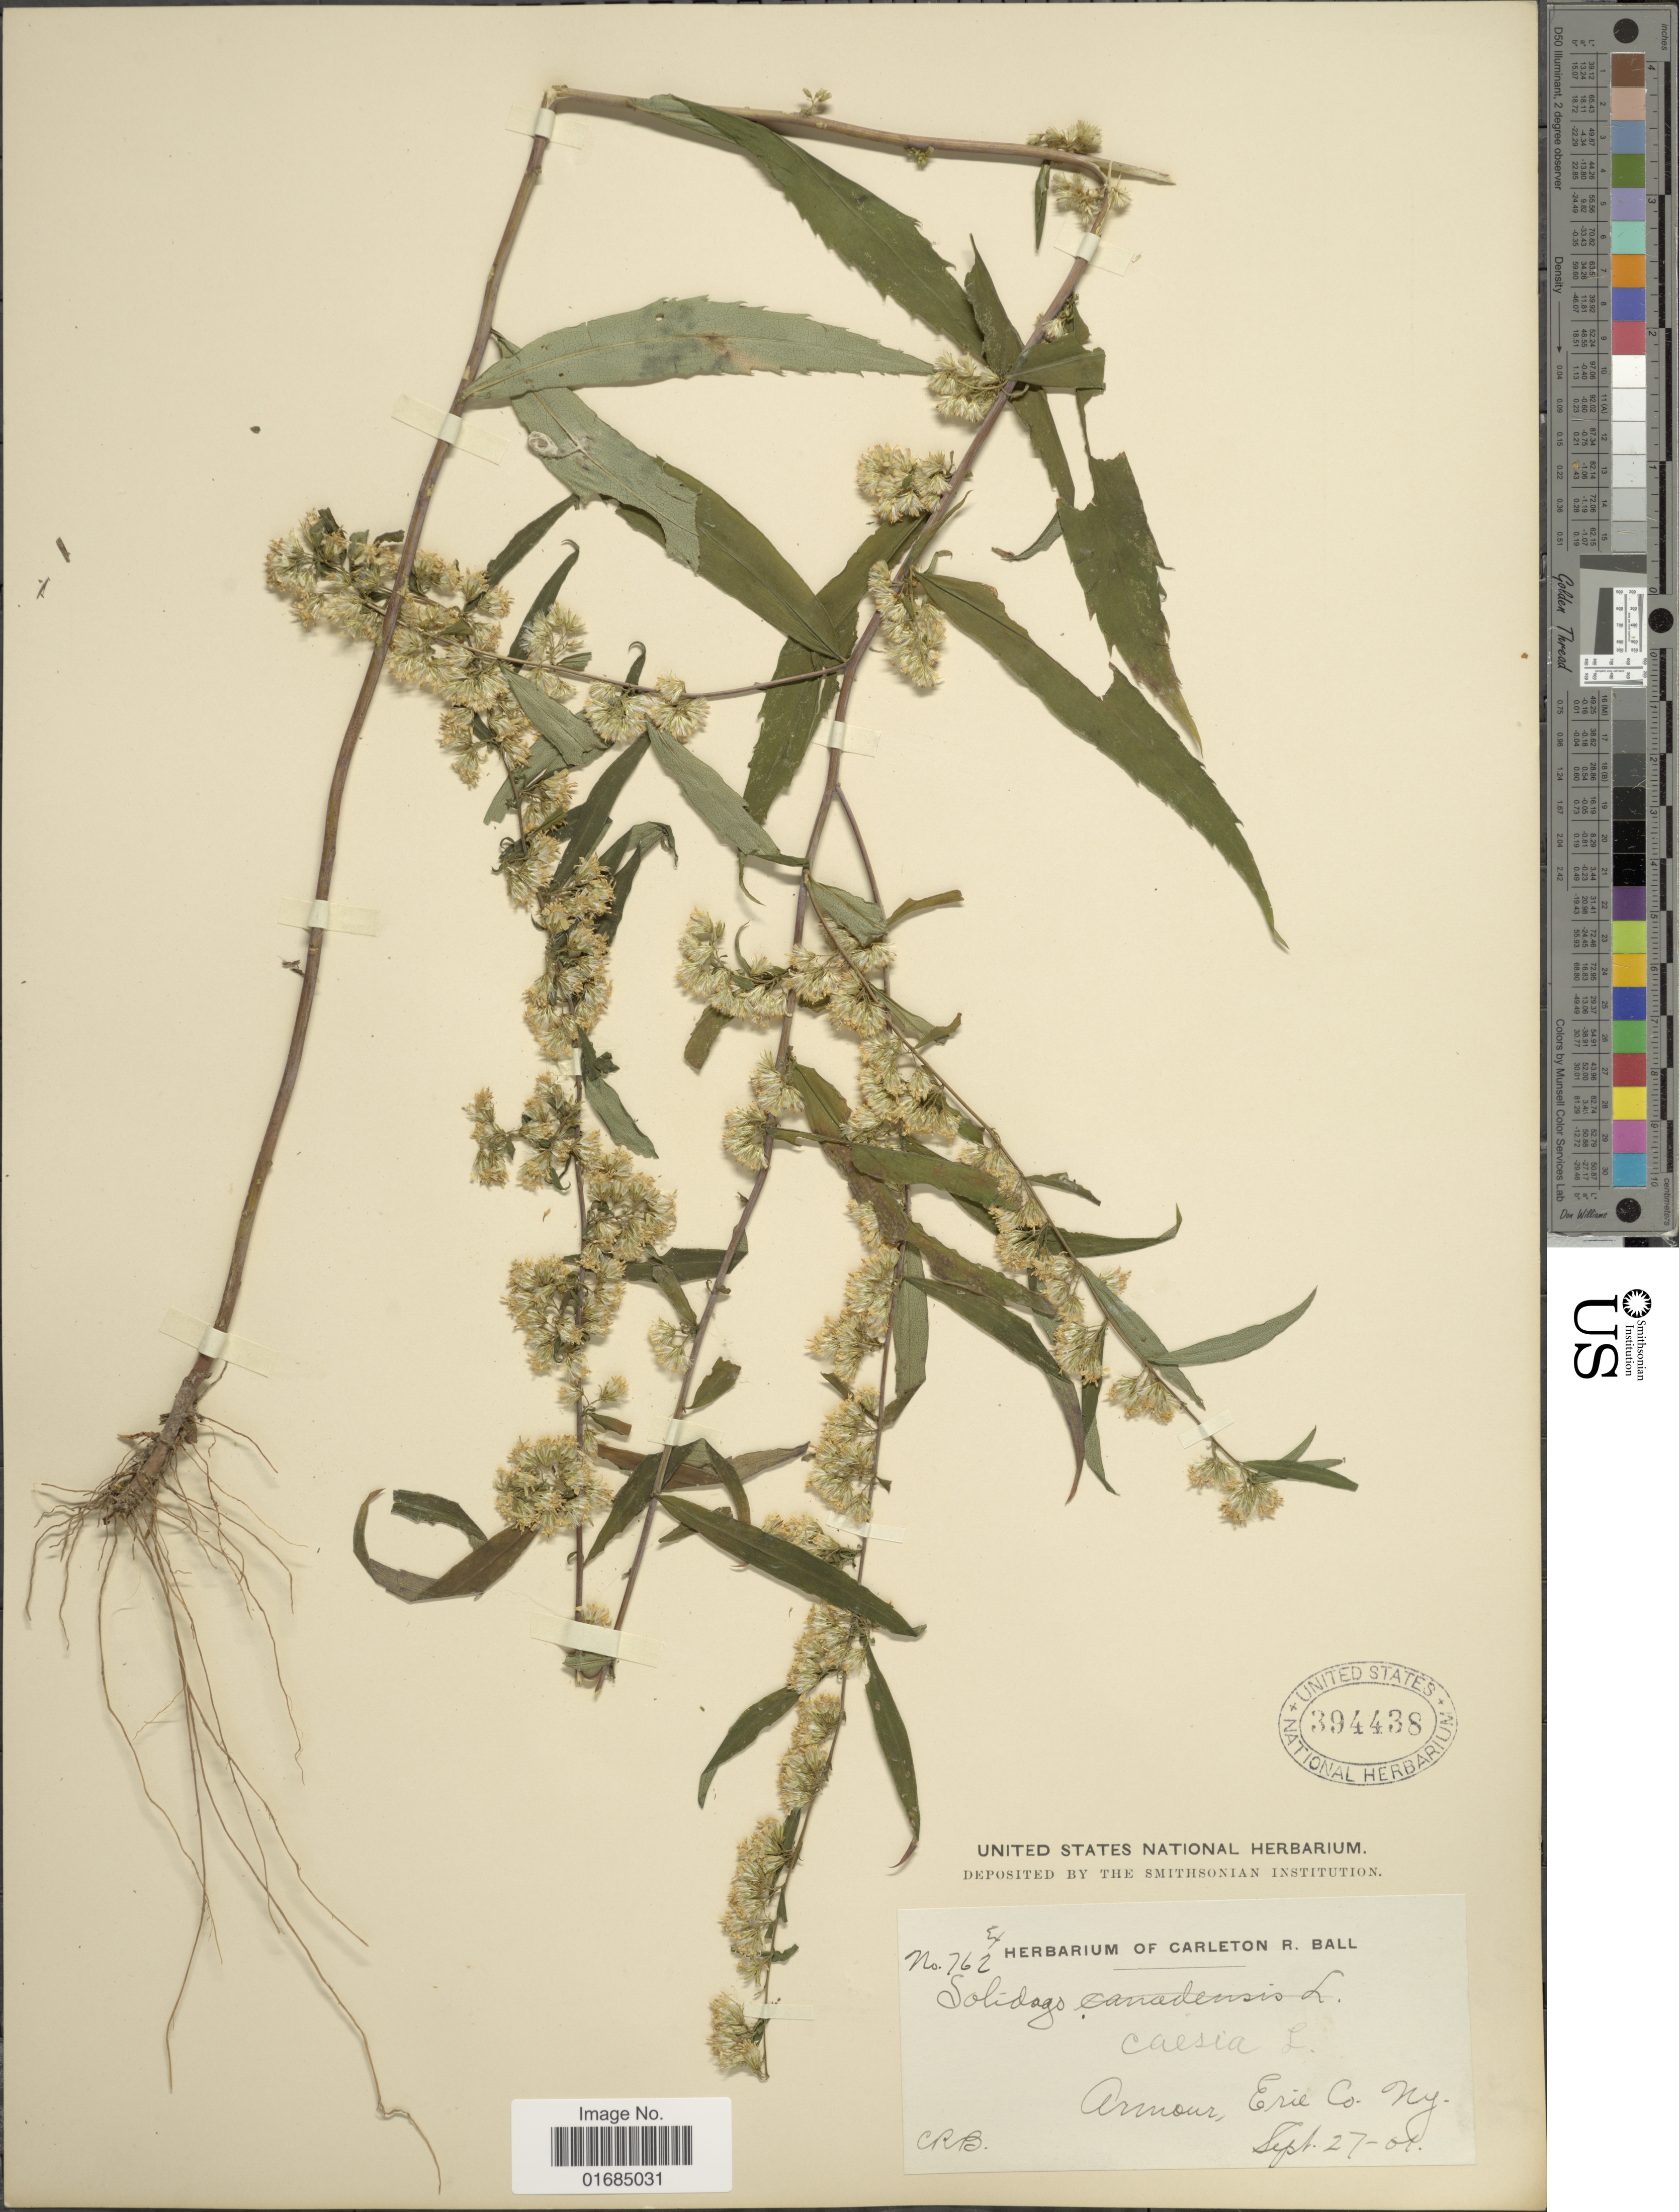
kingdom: Plantae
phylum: Tracheophyta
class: Magnoliopsida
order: Asterales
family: Asteraceae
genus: Solidago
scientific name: Solidago caesia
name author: L.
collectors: C. R. Ball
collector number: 762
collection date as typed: Transcribed d/m/y: 27/9/1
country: United States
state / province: New York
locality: Armour, Ernie Co.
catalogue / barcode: US 394438